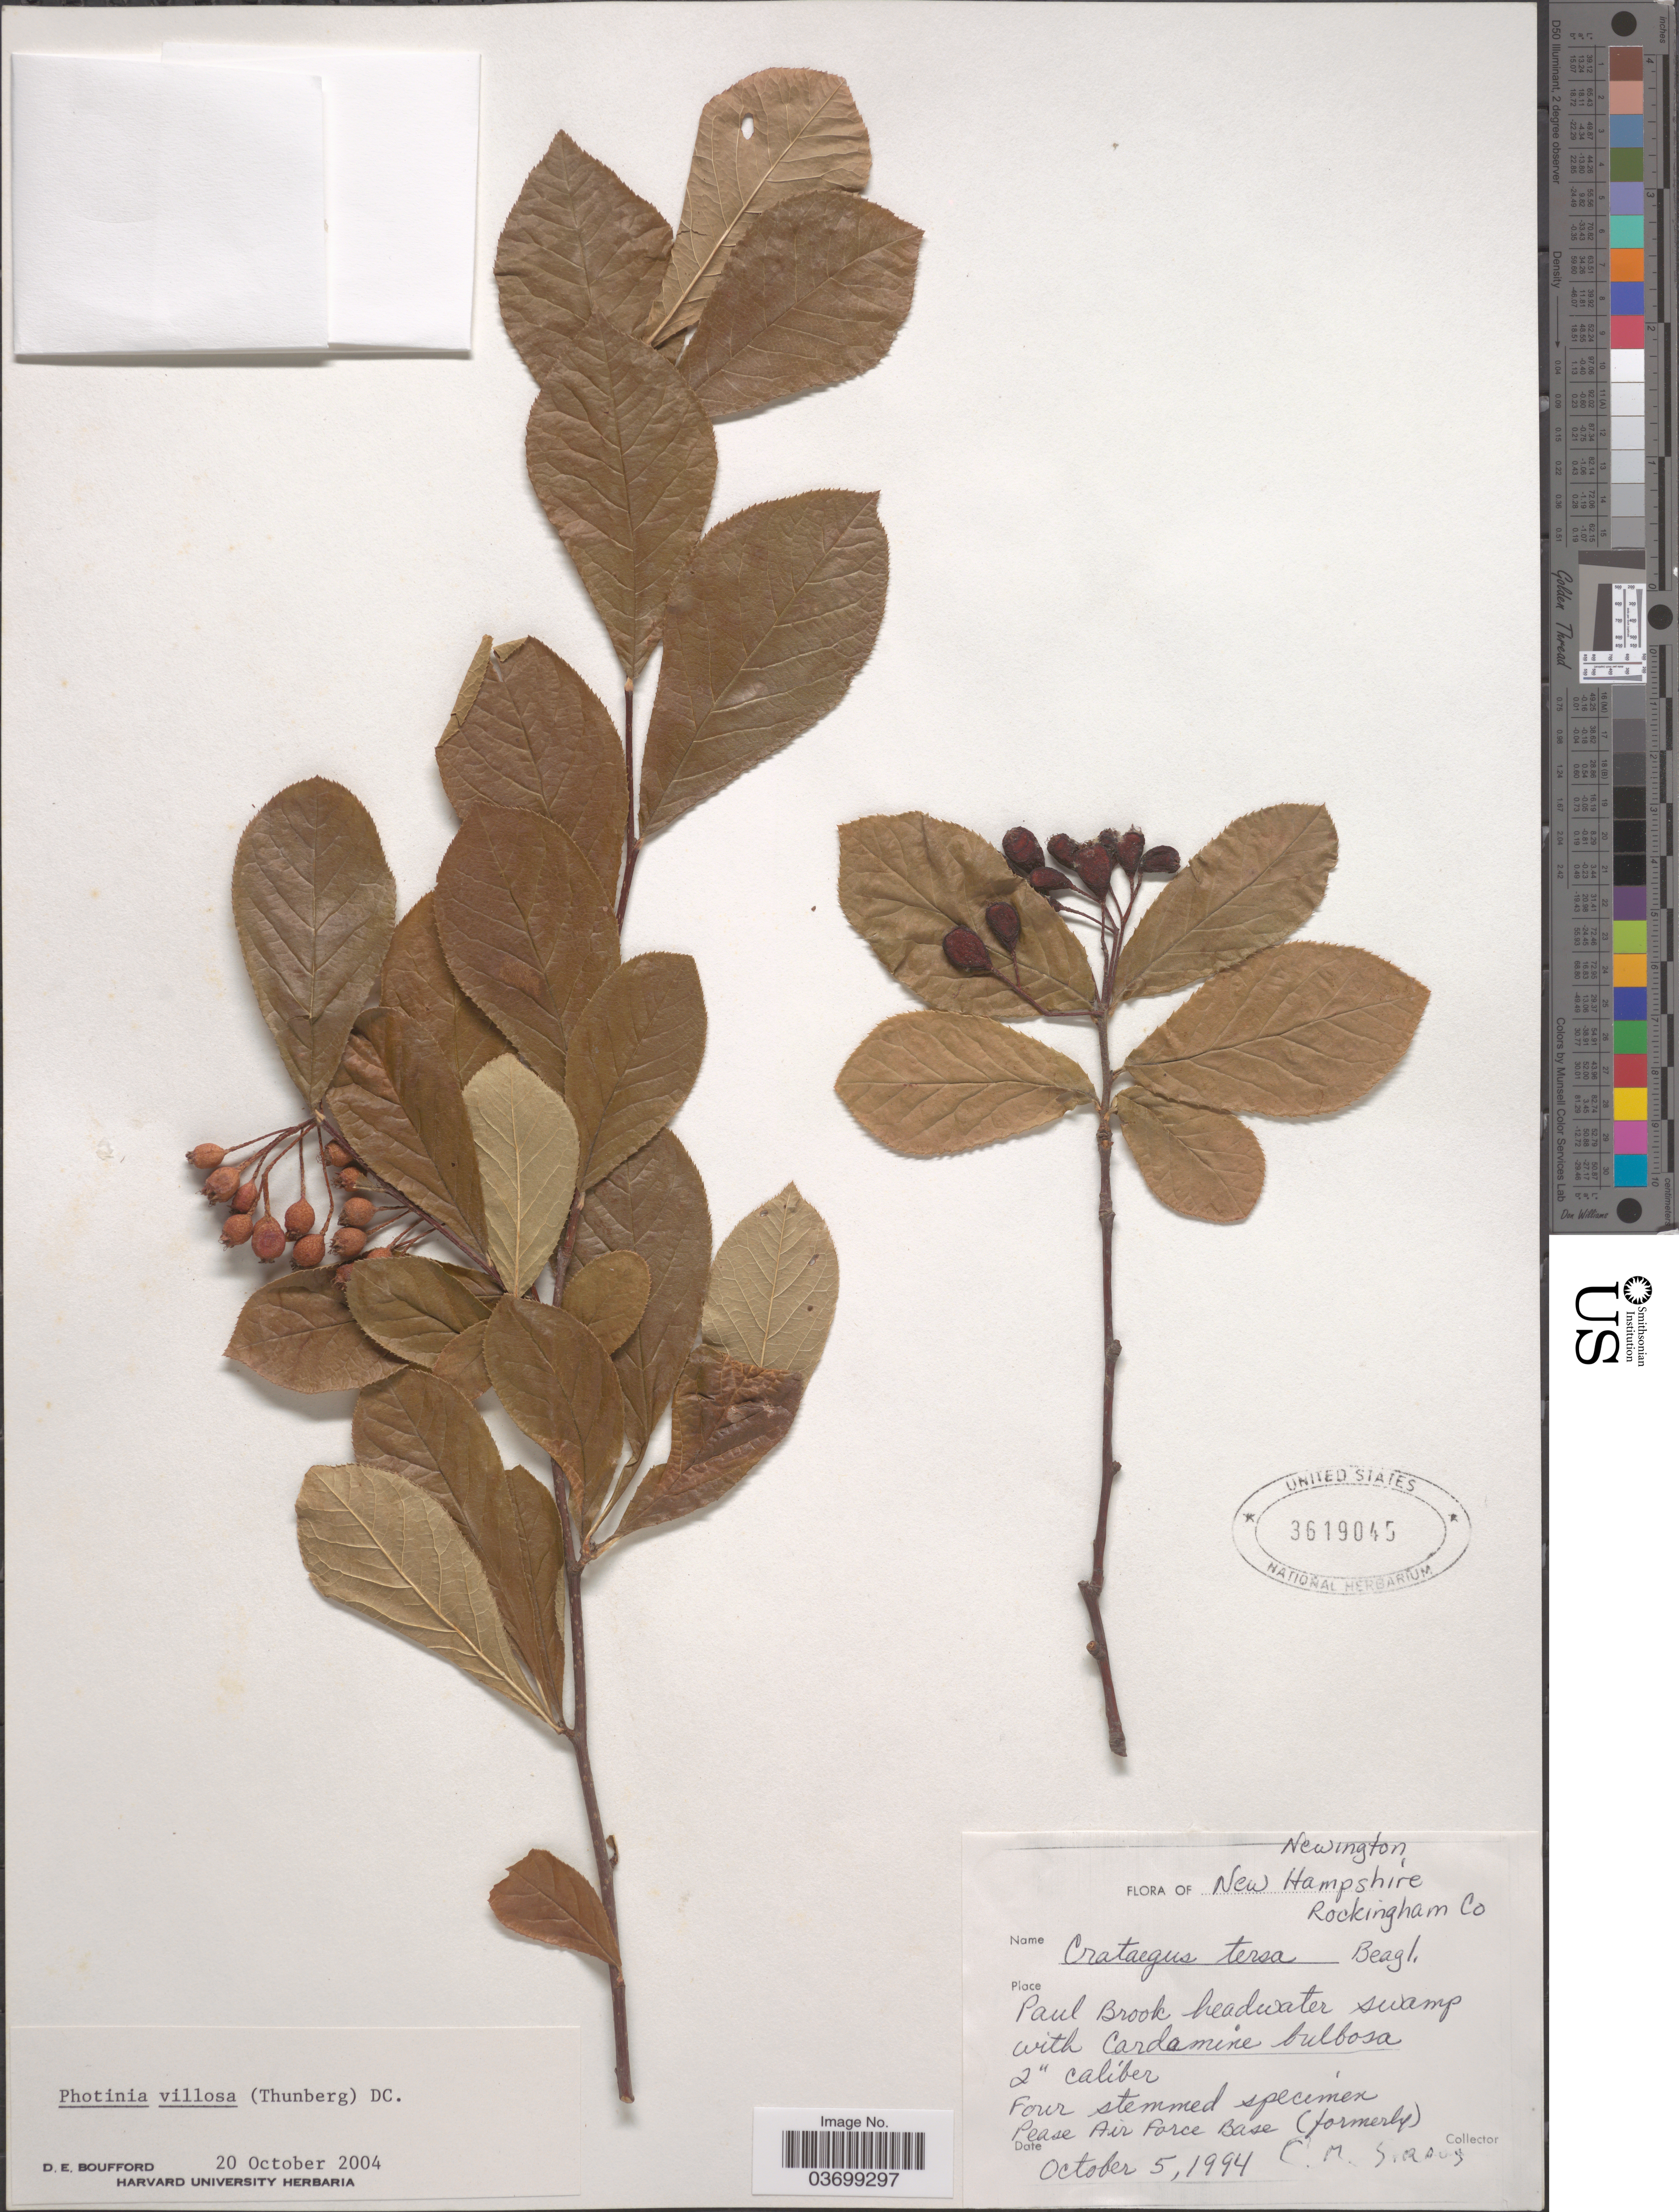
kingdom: Plantae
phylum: Tracheophyta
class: Magnoliopsida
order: Rosales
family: Rosaceae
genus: Photinia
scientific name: Photinia villosa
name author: (DC.) Thunb.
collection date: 1994-10-05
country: United States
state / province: New Hampshire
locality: Newington, Rockingham Co. Paul Brook headwater swamp. Pease Air Force Base (formerly).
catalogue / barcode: US 3619045